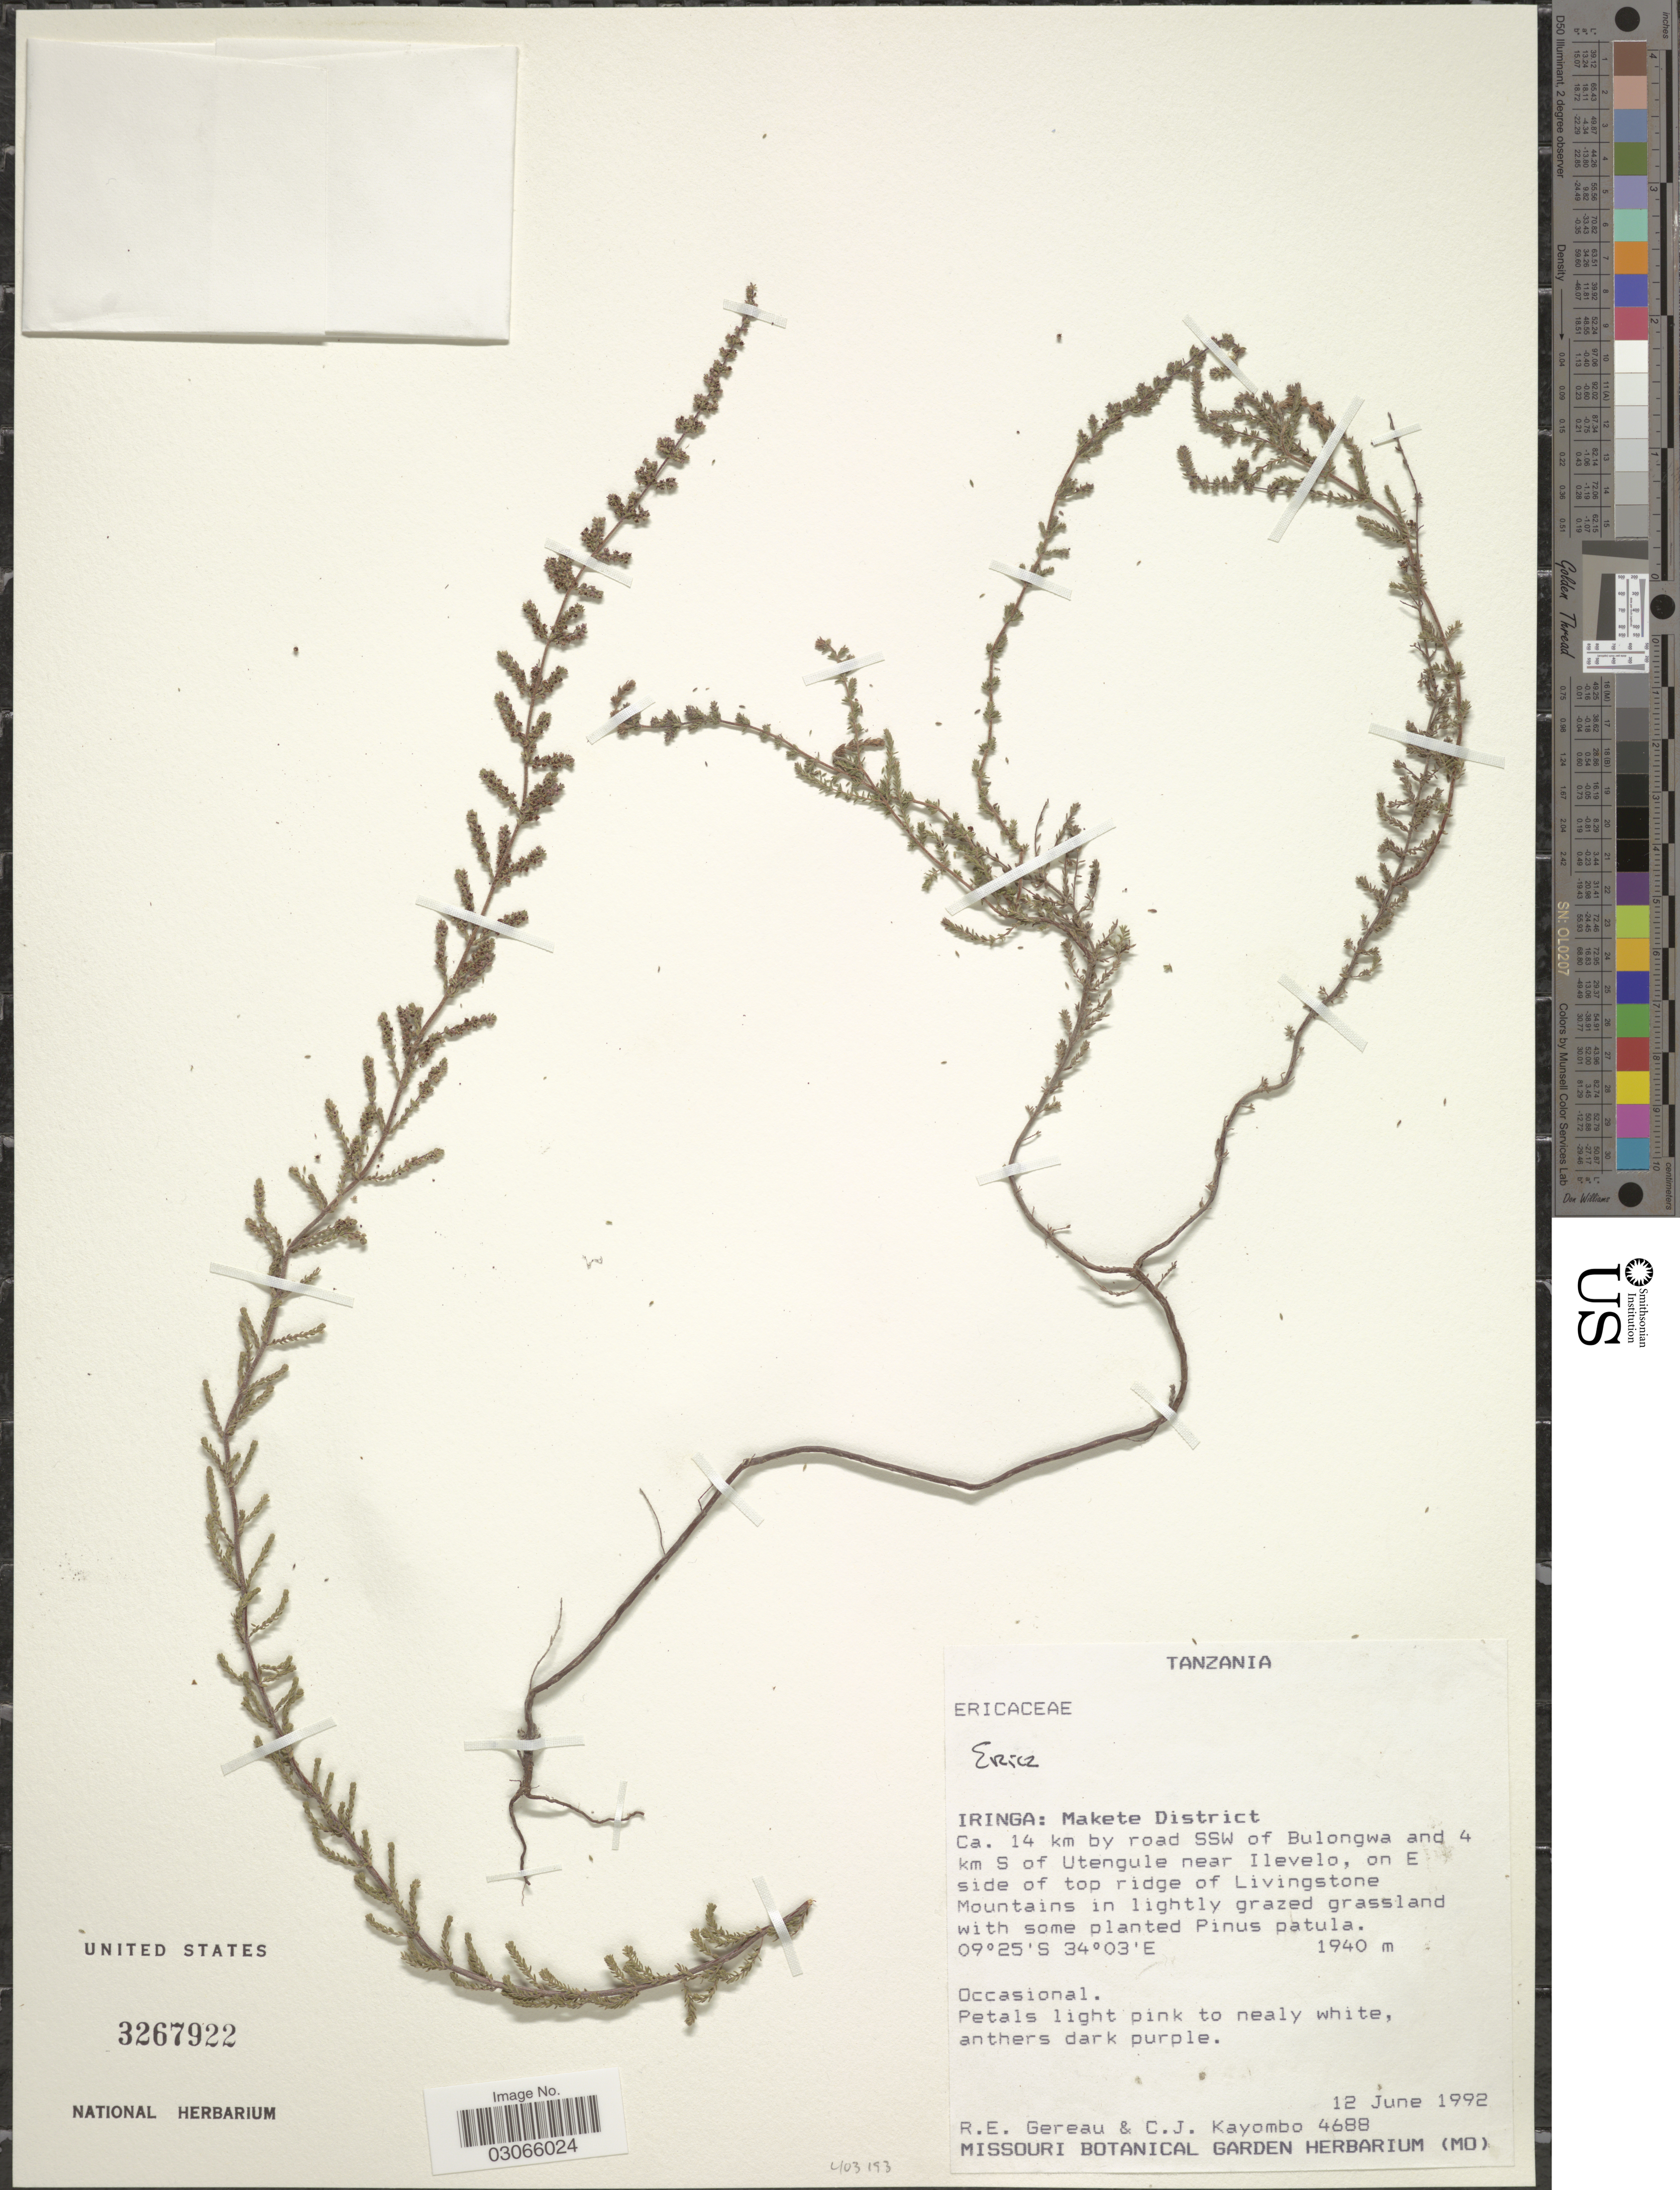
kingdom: Plantae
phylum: Tracheophyta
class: Magnoliopsida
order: Ericales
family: Ericaceae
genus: Erica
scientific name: Erica sp.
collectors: R. Gereau & C. Kayombo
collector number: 4688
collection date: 1992-06-12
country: Tanzania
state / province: Iringa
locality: Makete District. Ca. 14 km by road SSW of Bulongwa and 4 km S of Utengule near Ilevelo, on E side of top ridge of Livingstone Mountains.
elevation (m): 1940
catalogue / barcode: US 3267922